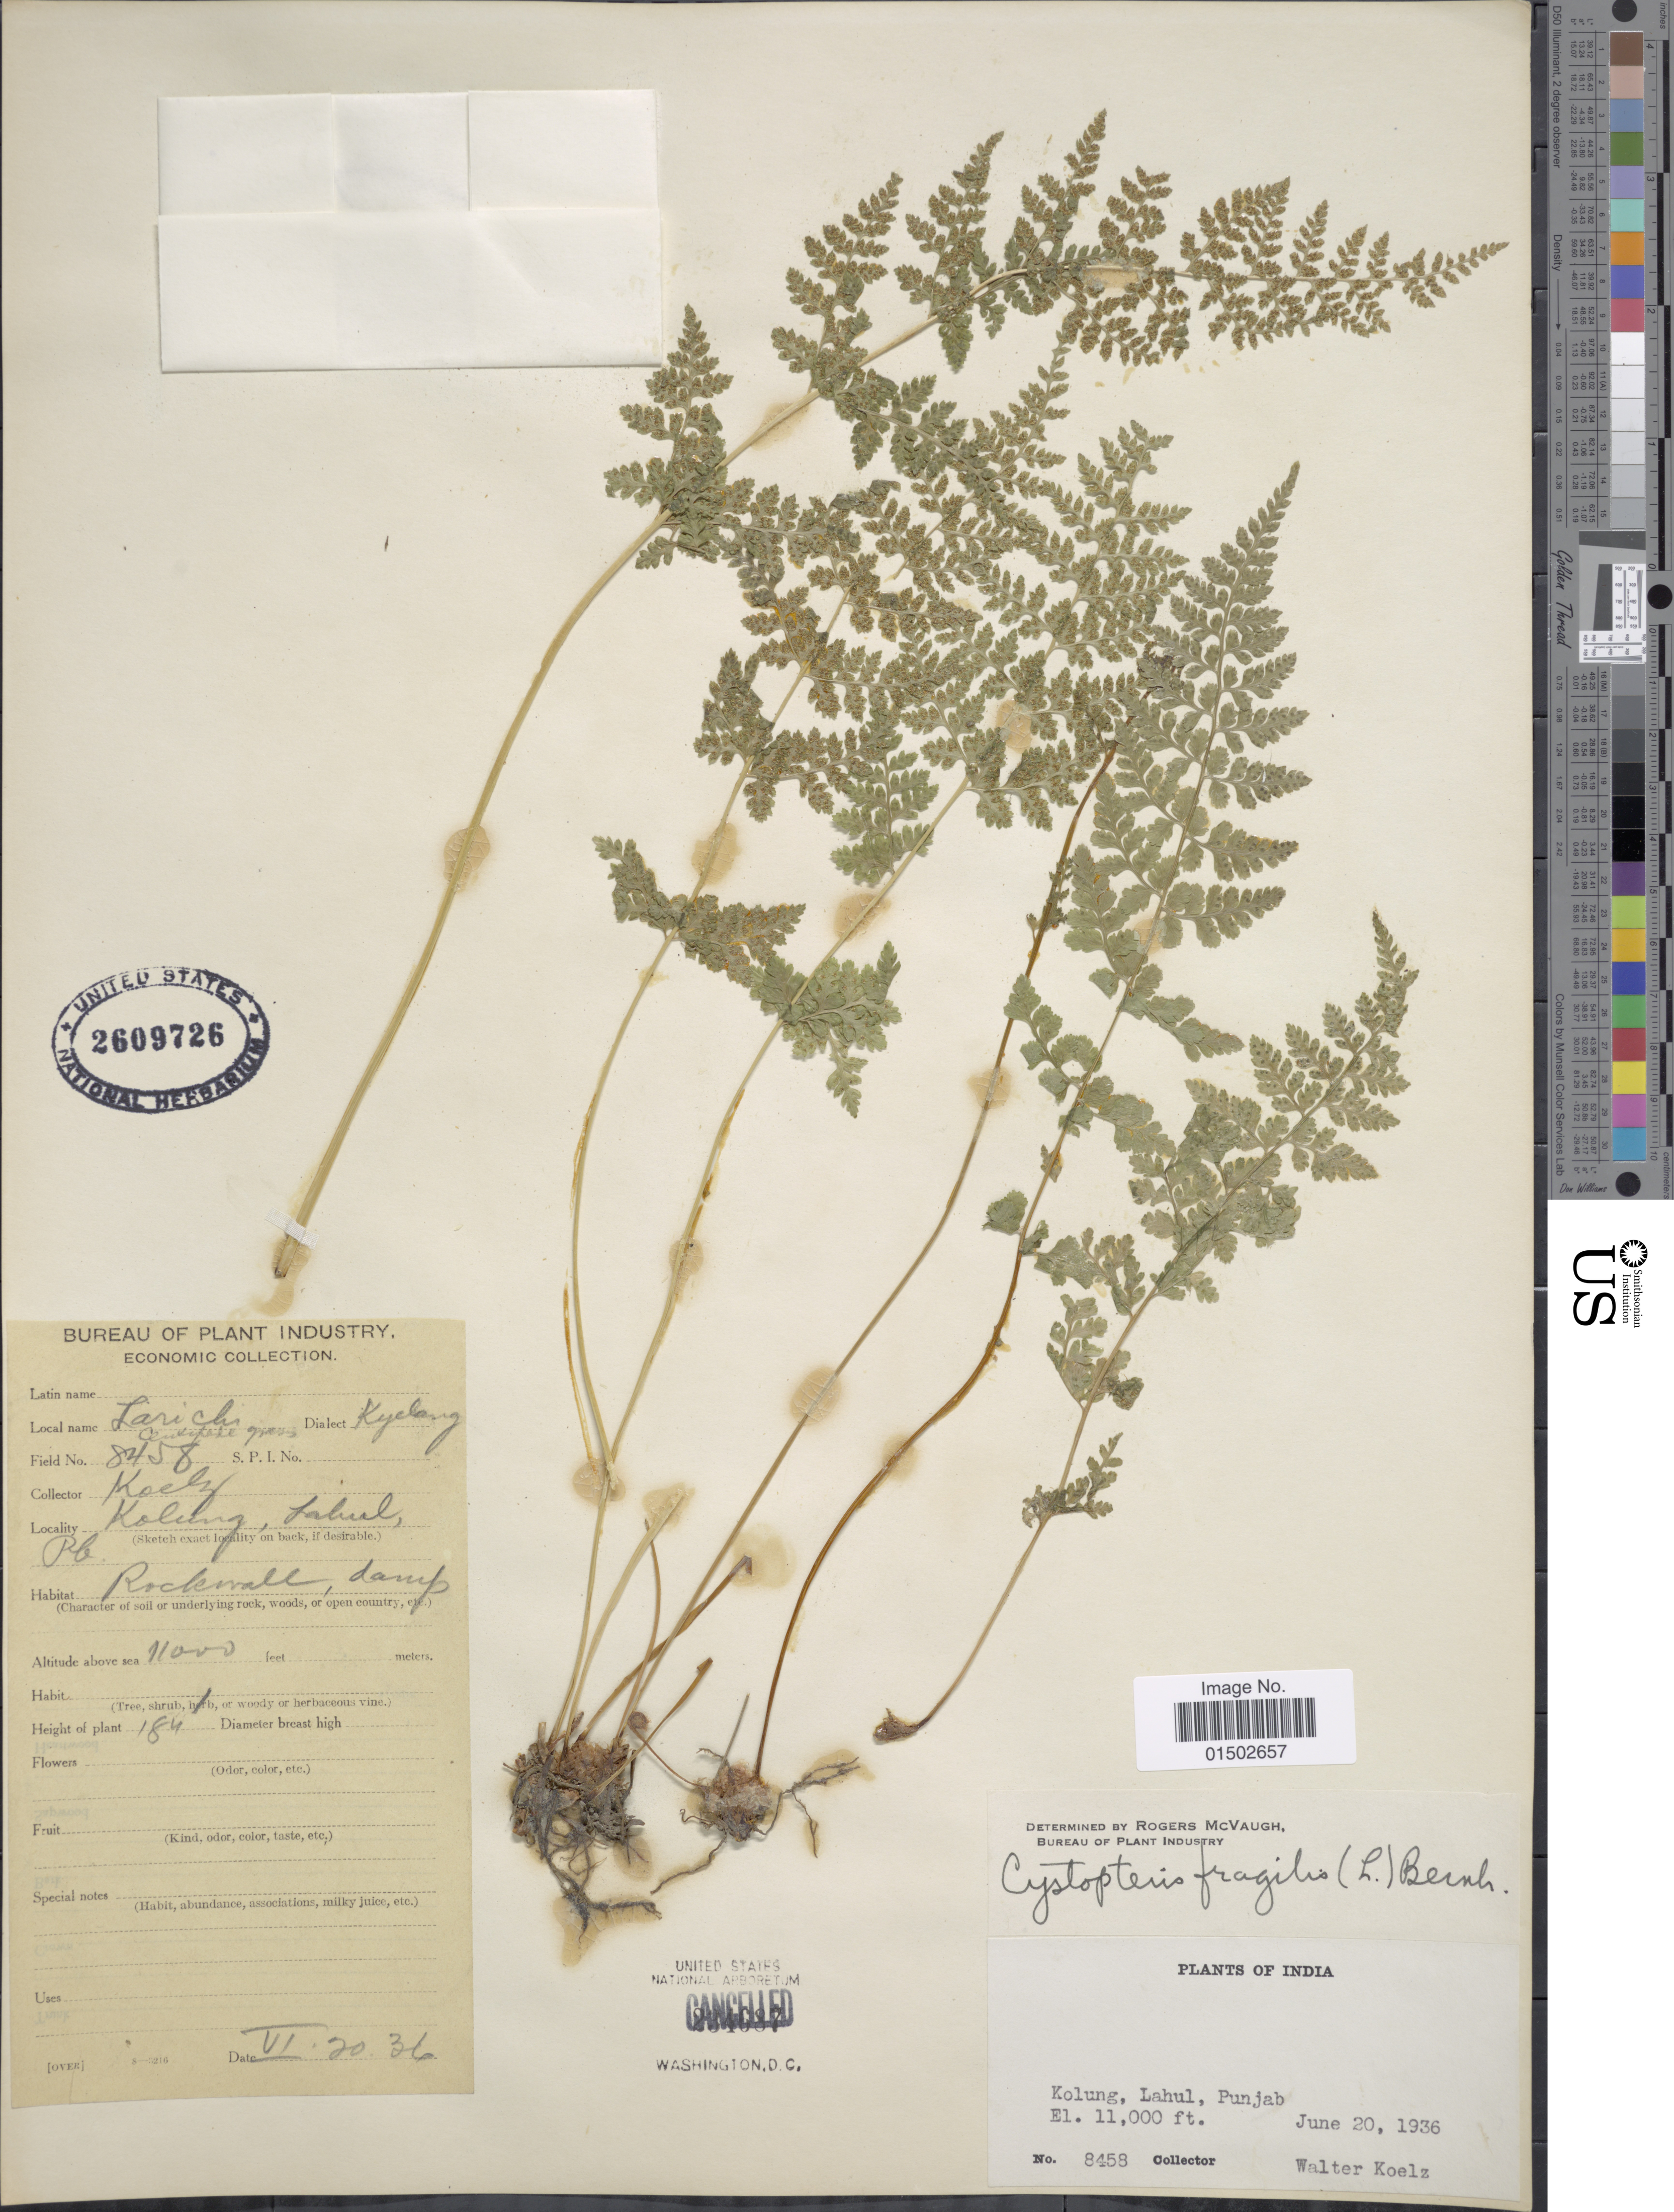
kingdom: Plantae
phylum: Tracheophyta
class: Polypodiopsida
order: Polypodiales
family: Cystopteridaceae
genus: Cystopteris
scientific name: Cystopteris fragilis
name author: (L.) Bernh.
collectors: W. N. Koelz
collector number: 8458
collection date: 1936-06-20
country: India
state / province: Punjab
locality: Kolung, Lahul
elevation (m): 3353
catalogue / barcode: US 2609726